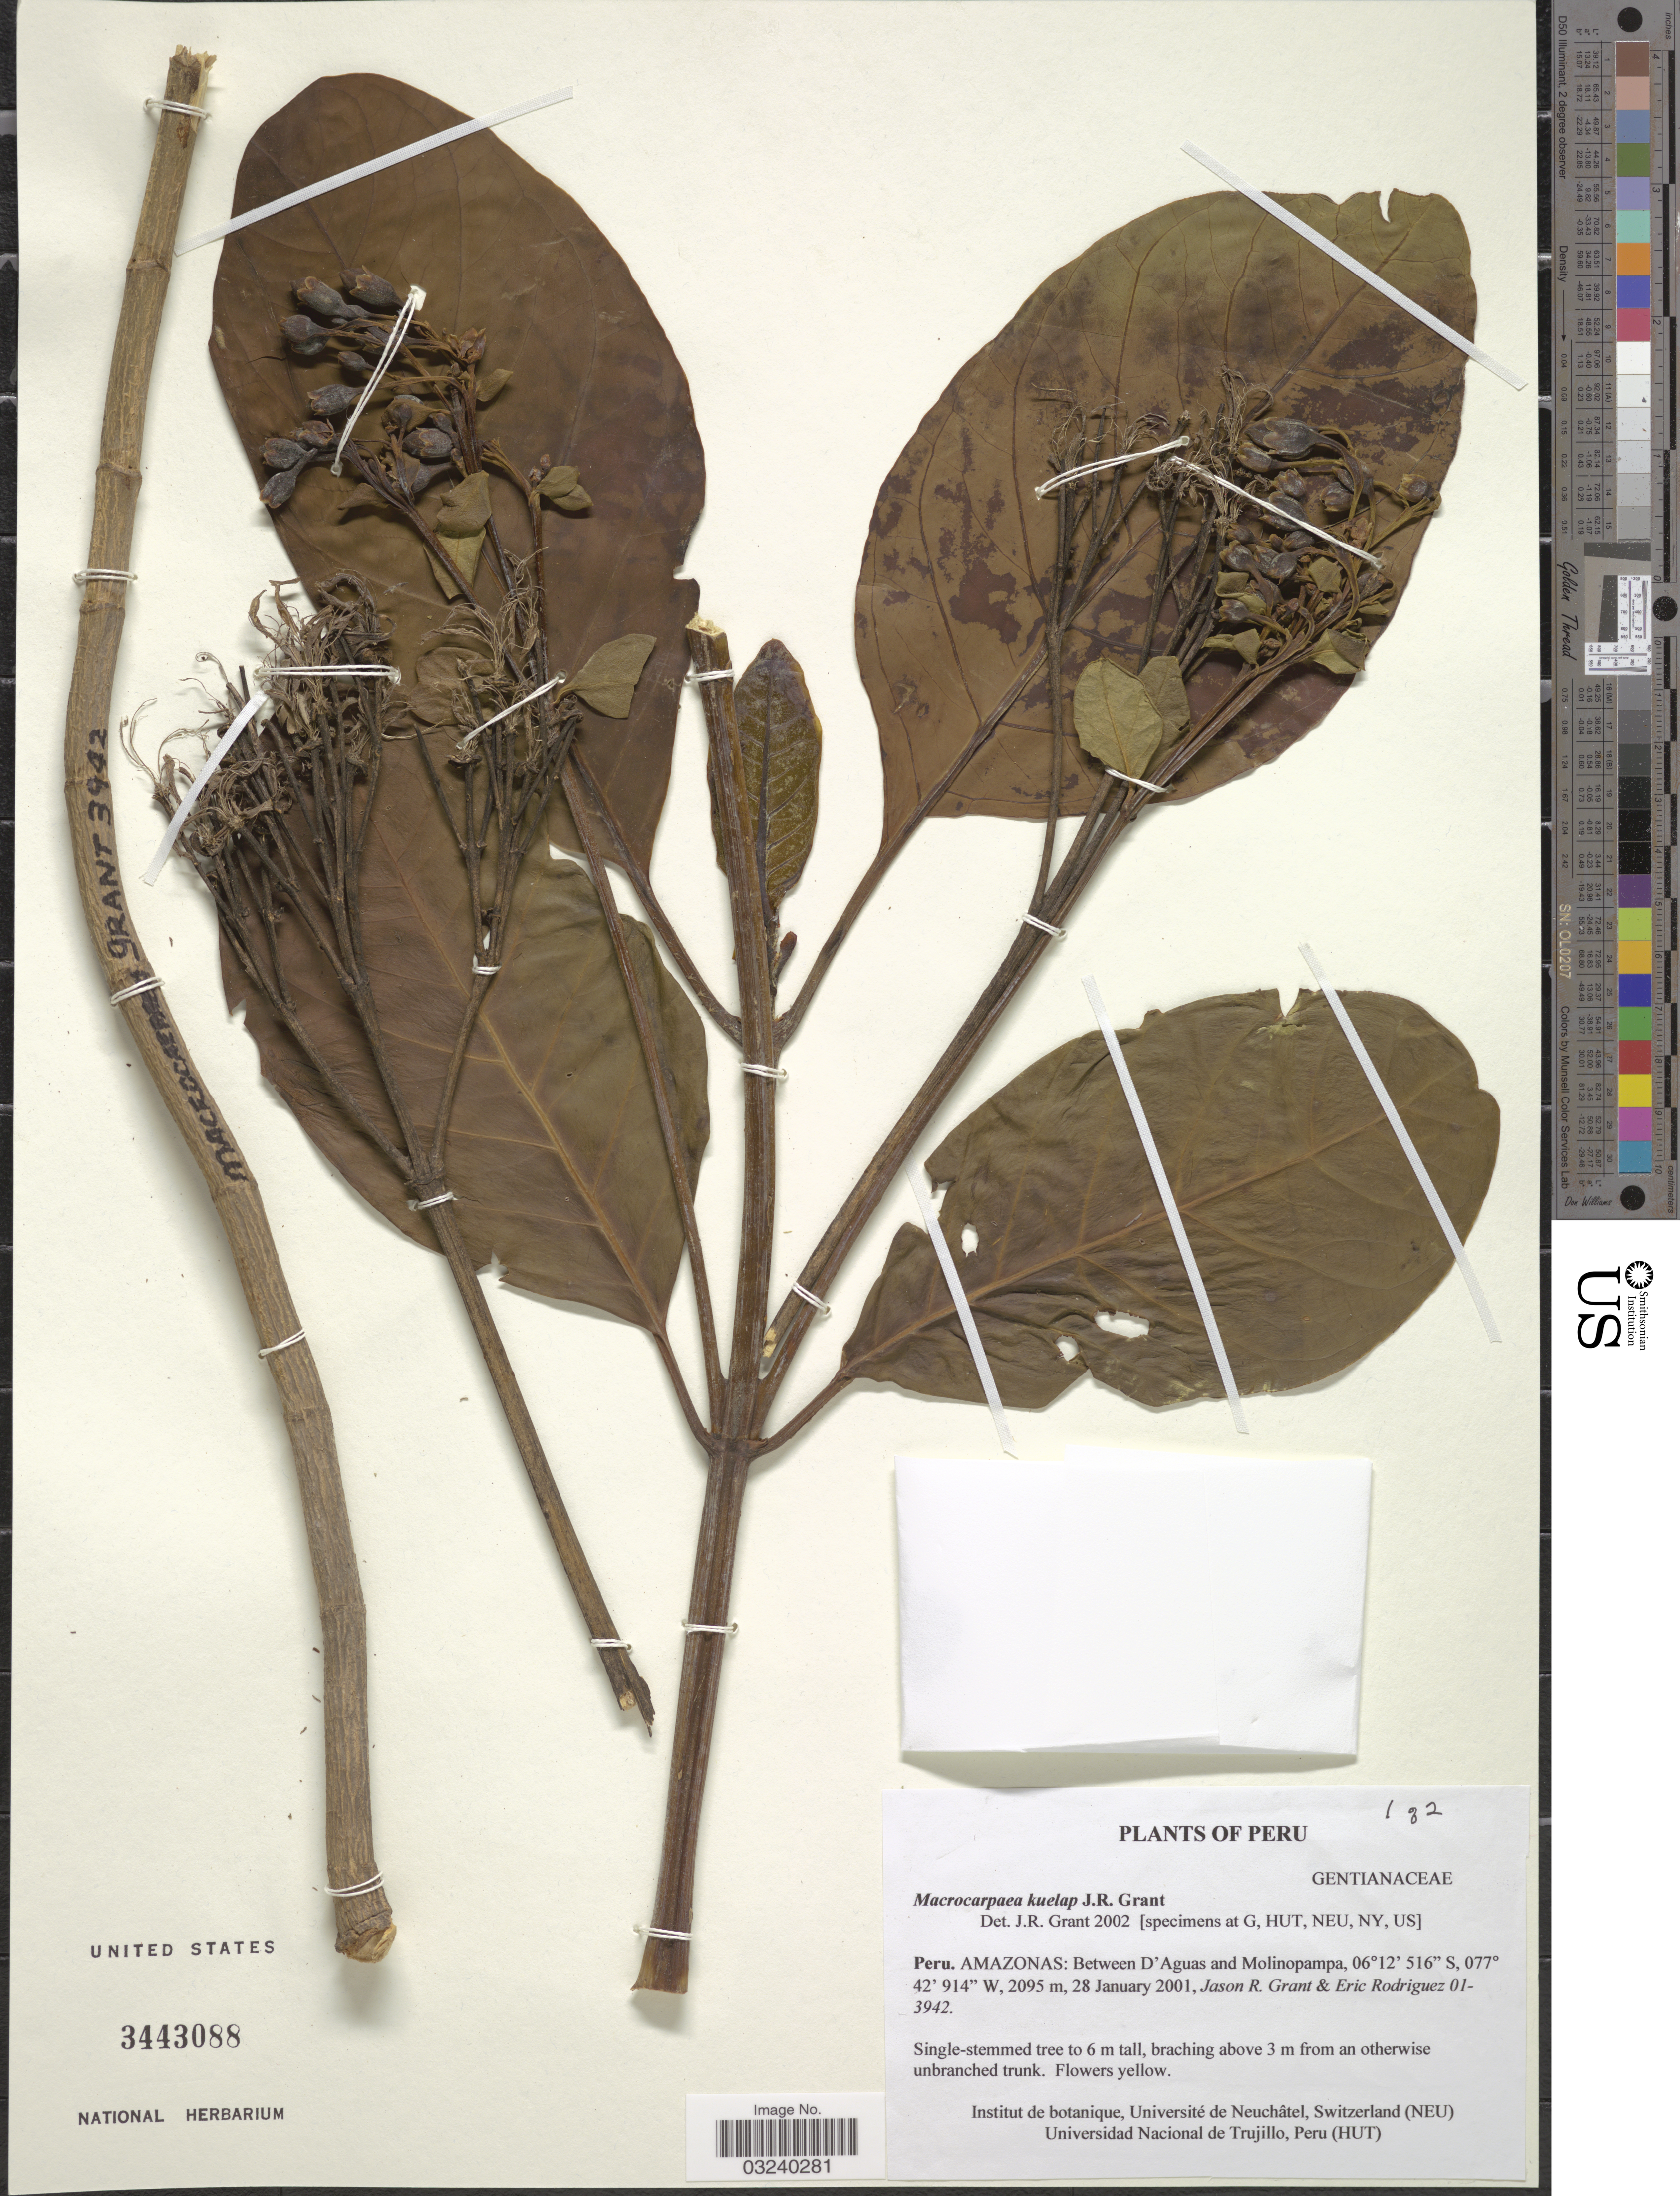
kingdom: Plantae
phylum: Tracheophyta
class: Magnoliopsida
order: Gentianales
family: Gentianaceae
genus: Macrocarpaea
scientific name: Macrocarpaea kuelap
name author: J.R. Grant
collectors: J. R. Grant & E. Rodriguez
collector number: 01-3942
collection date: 2001-01-28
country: Peru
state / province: Amazonas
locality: Between D'Aguas and Molinopampa.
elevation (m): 2095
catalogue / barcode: US 3443088